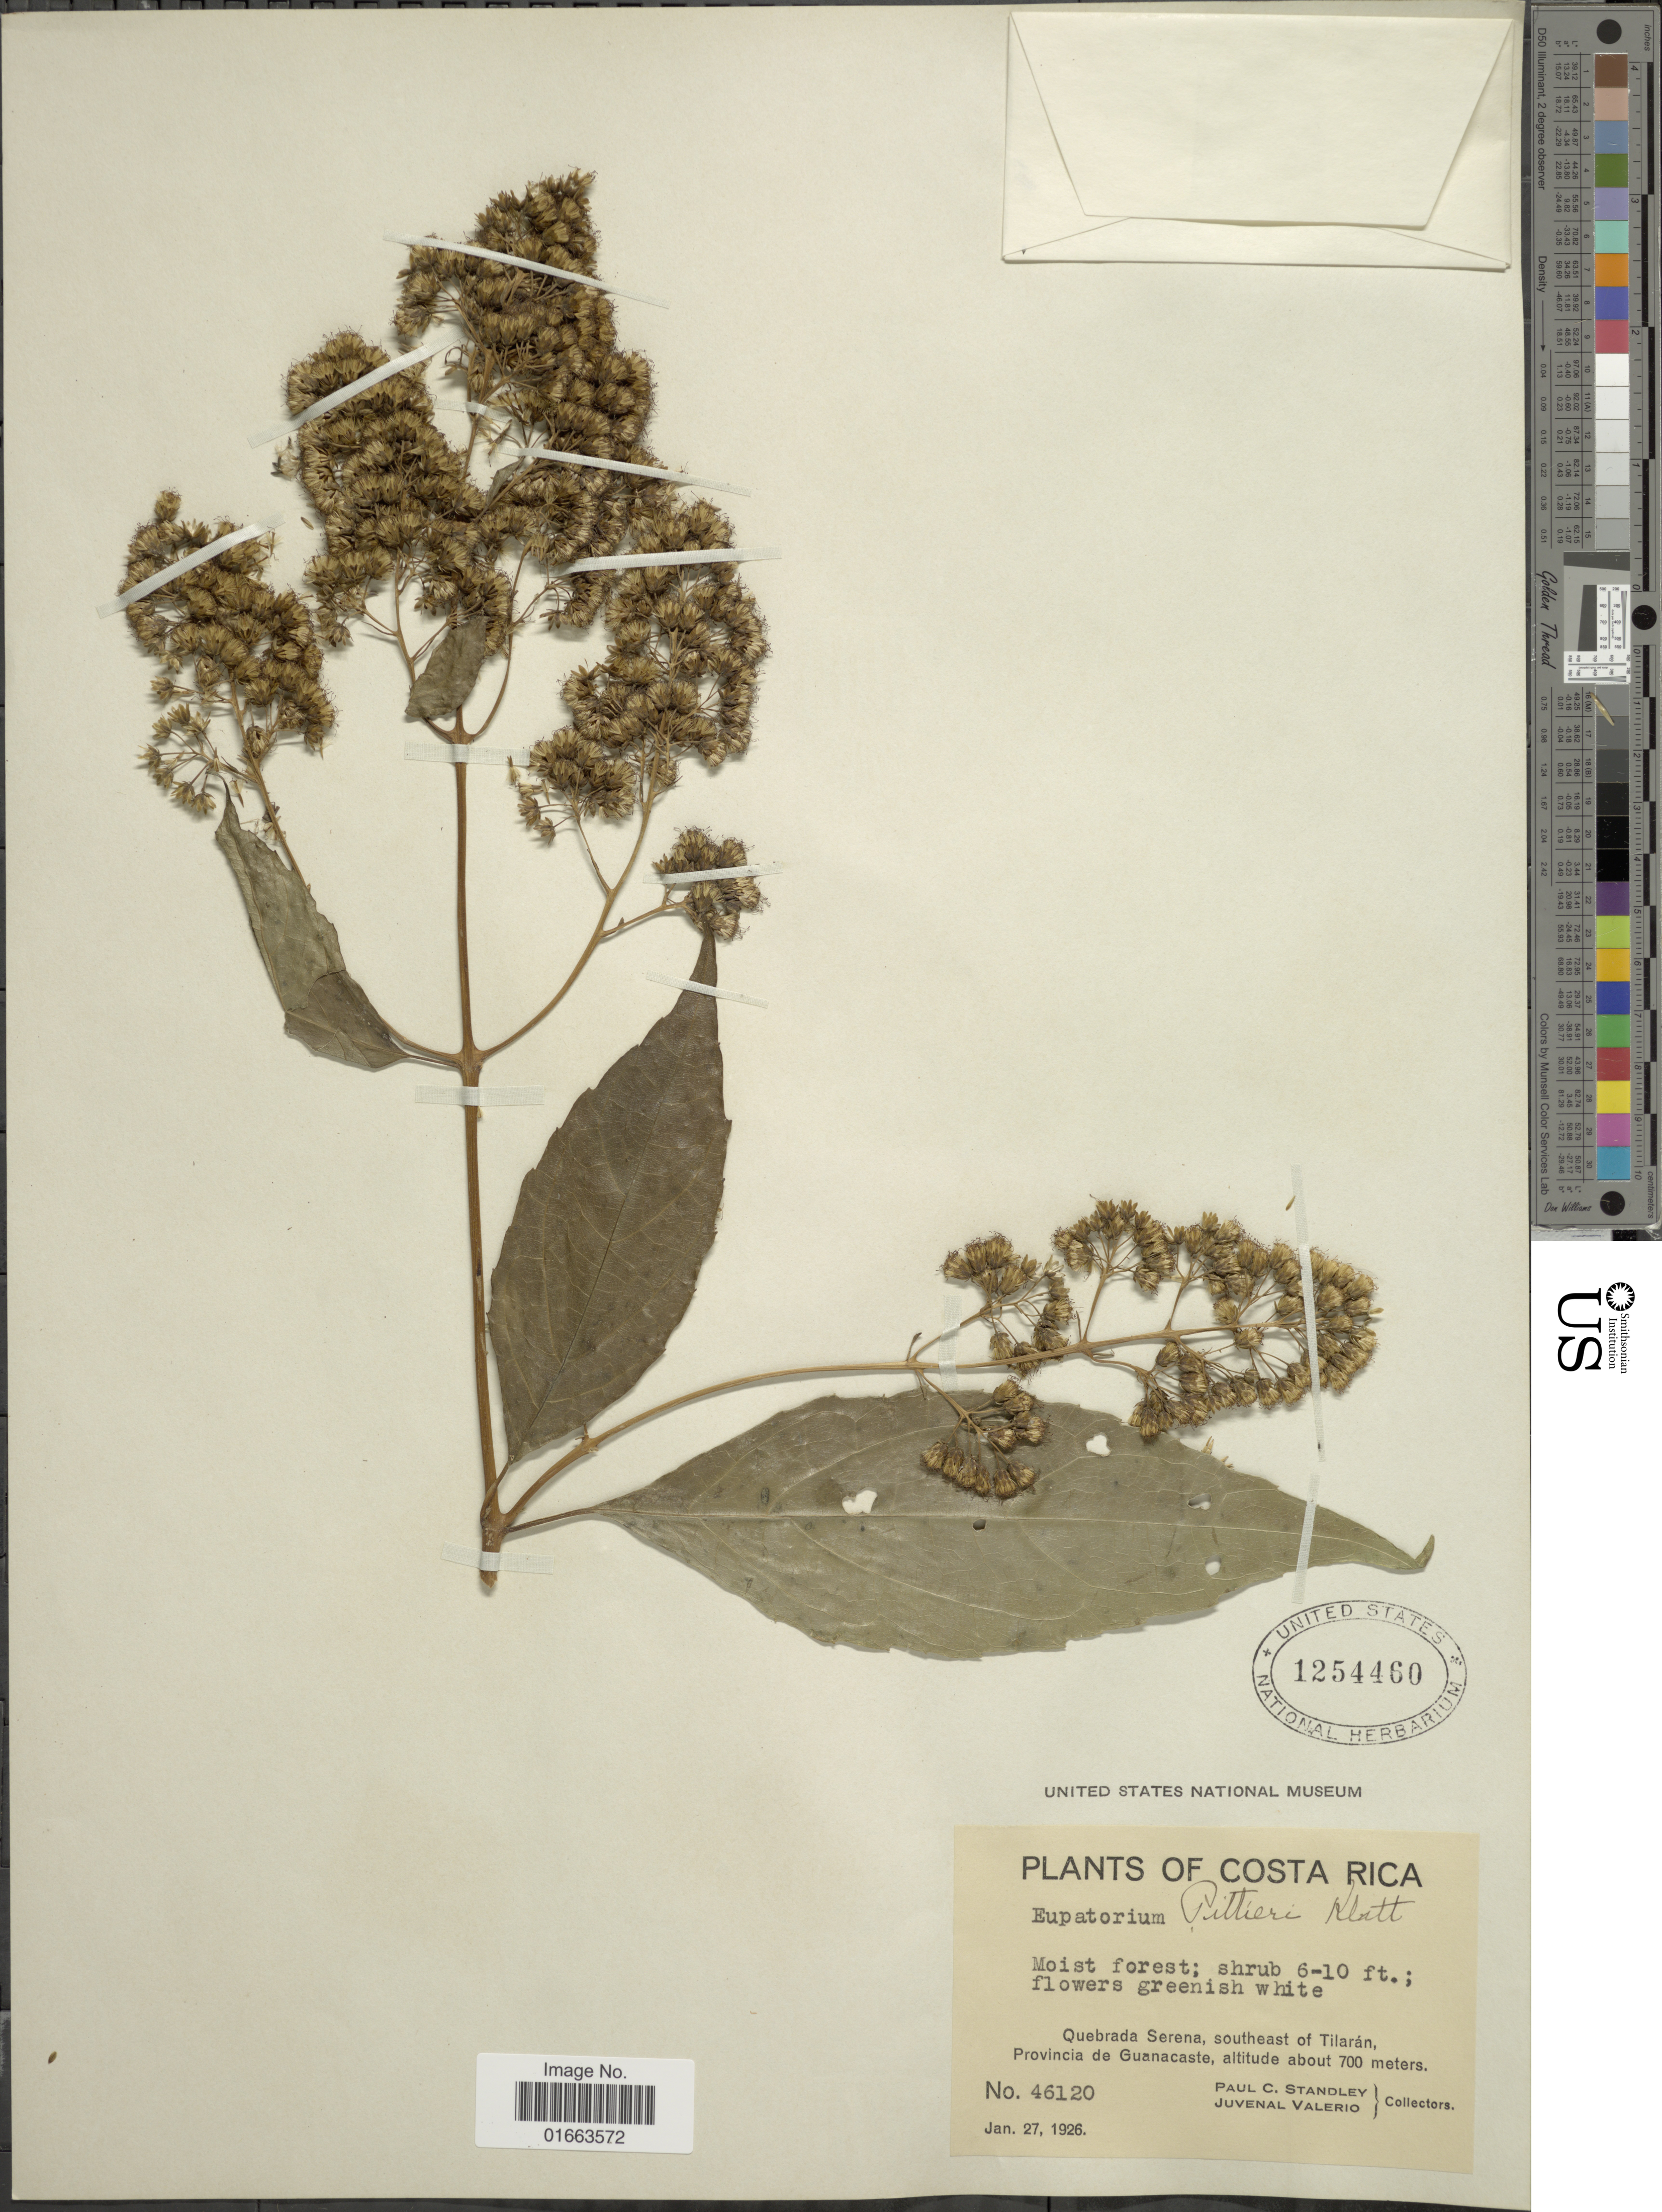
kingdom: Plantae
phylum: Tracheophyta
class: Magnoliopsida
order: Asterales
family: Asteraceae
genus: Koanophyllon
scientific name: Koanophyllon pittieri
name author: (Klatt) R.M. King & H. Rob.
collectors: P. C. Standley & J. Valerio R.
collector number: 46120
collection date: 1926-01-27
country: Costa Rica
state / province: Guanacaste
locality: Moist forest, Quebrada Serena, southeast of Tilarán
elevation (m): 700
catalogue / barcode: US 1254460